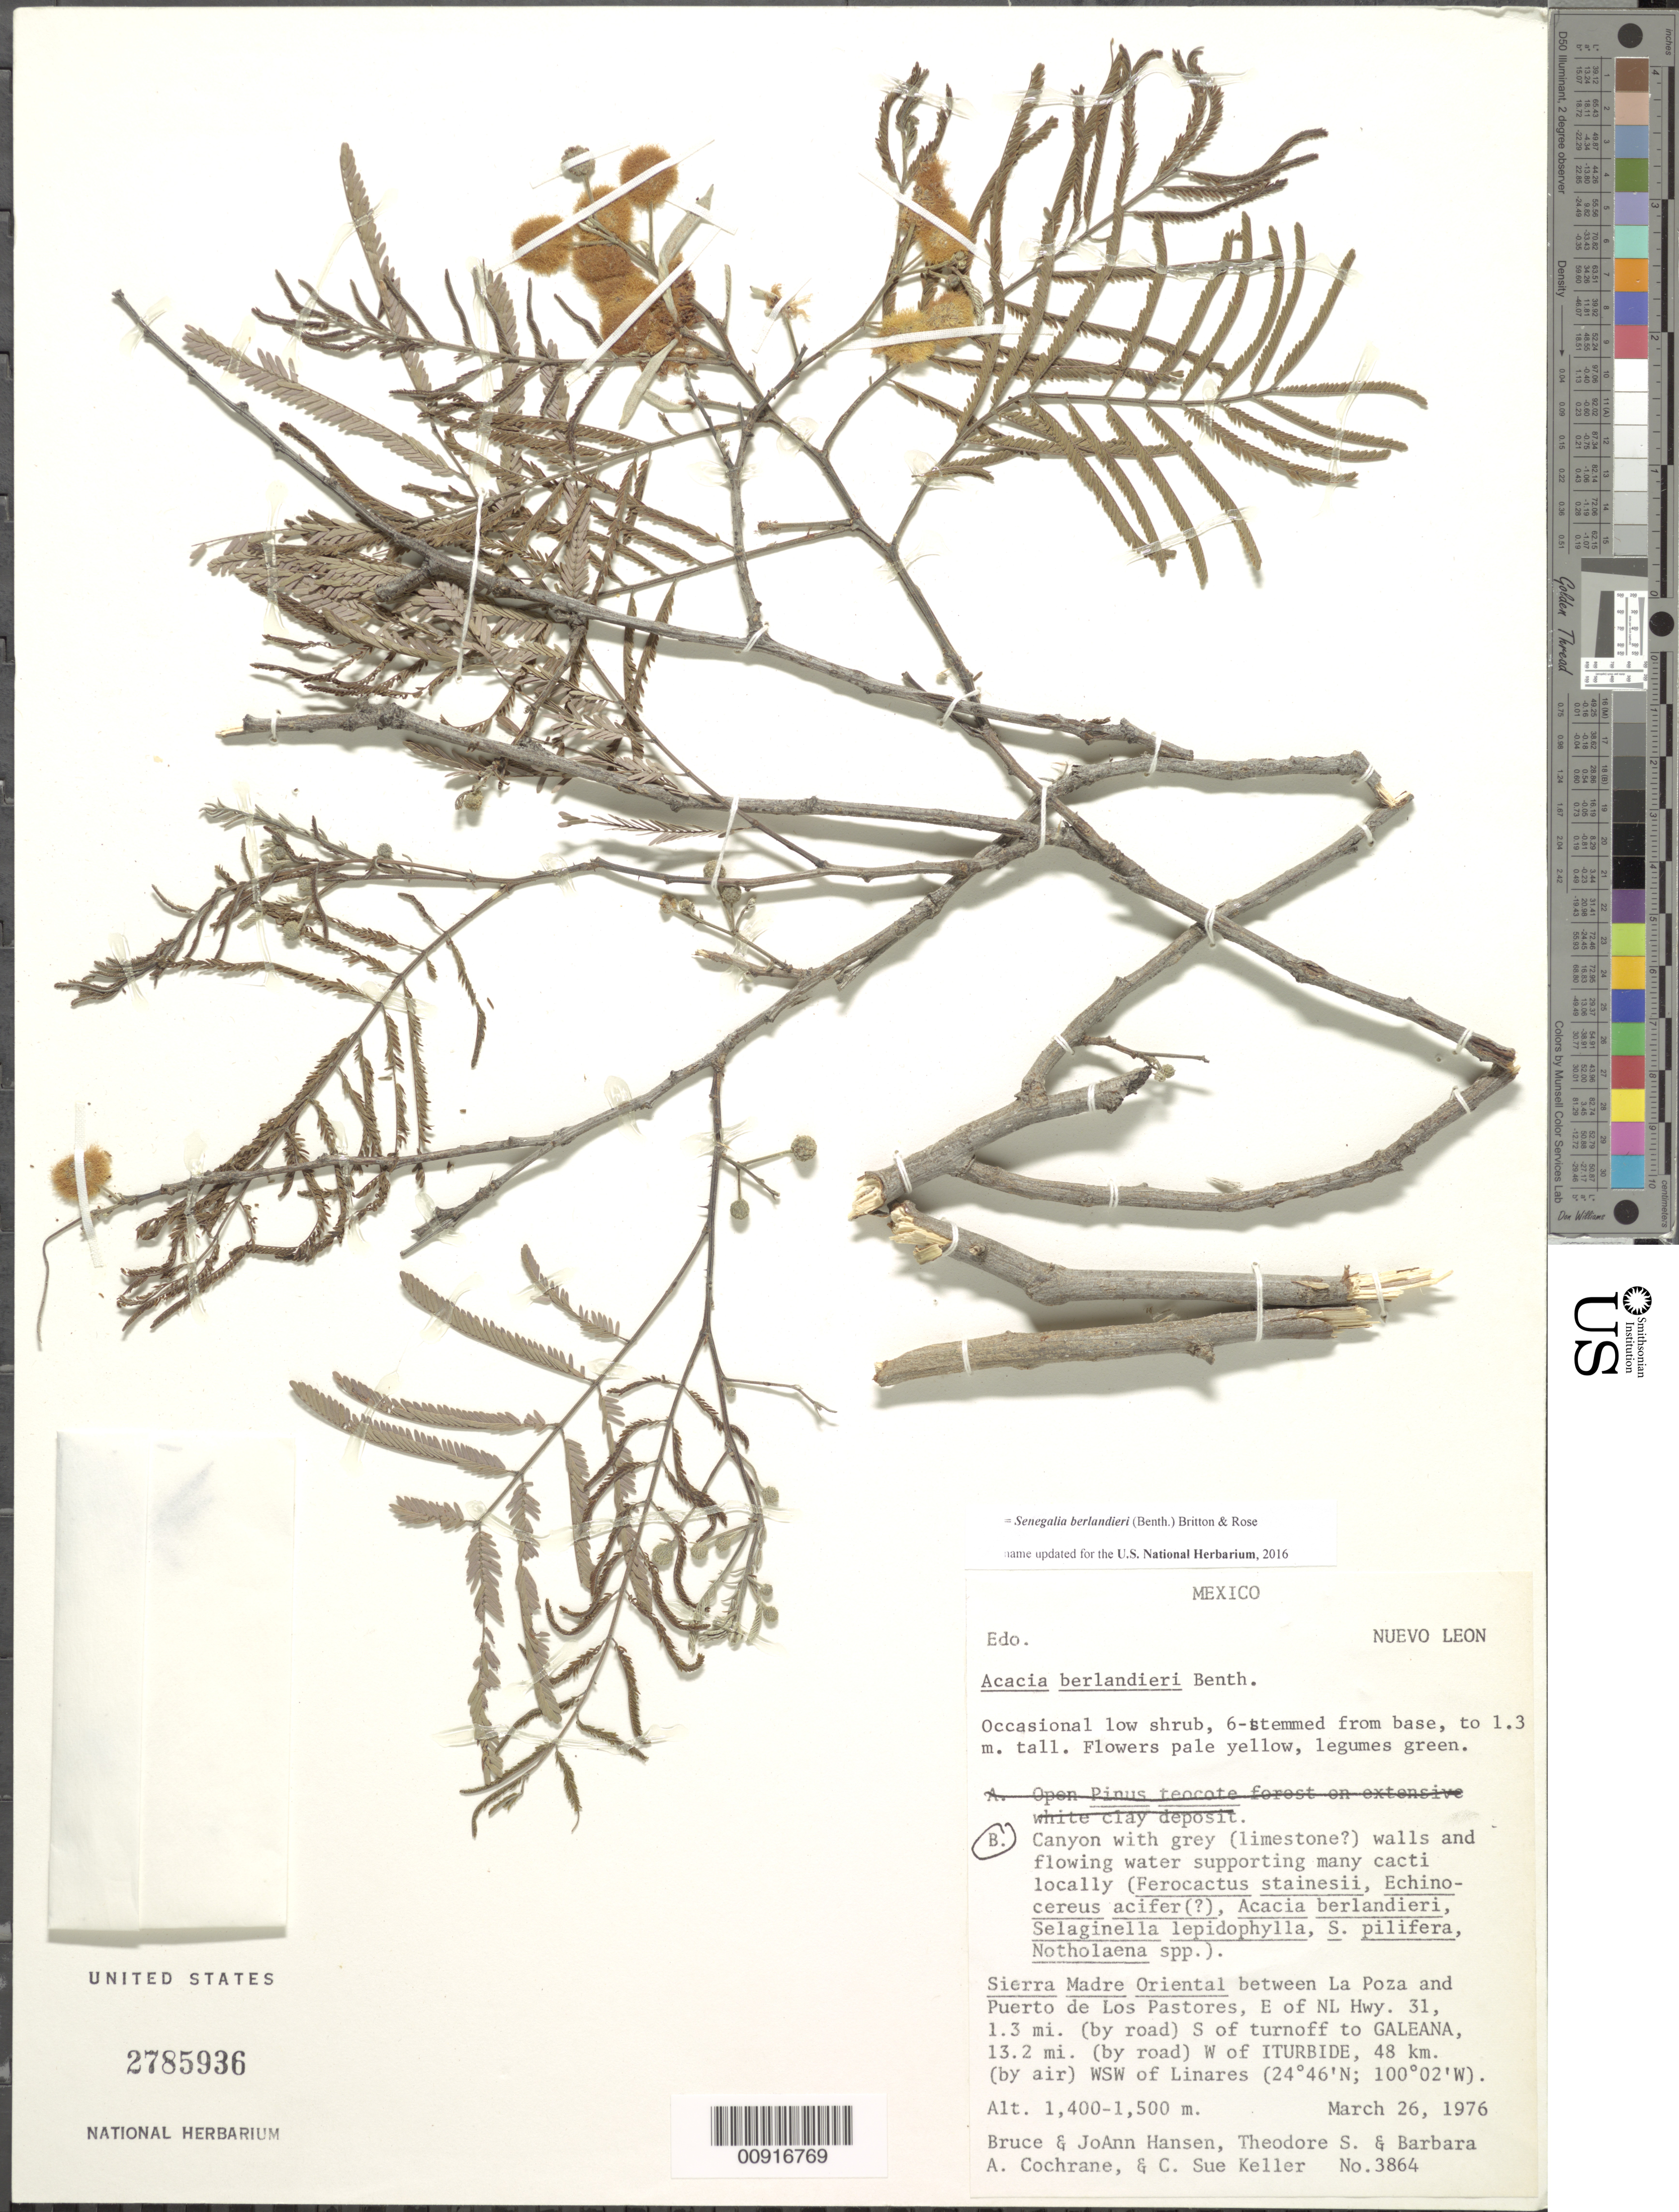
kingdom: Plantae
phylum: Tracheophyta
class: Magnoliopsida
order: Fabales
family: Fabaceae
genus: Senegalia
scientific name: Senegalia berlandieri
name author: (Benth.) Britton & Rose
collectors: B. Hansen, J. Hansen, T. Cochrane, B. Cochrane & C. S. Keller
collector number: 3864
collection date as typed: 26 Mar 1976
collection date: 1976-03-26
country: Mexico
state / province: Nuevo León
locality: Sierra Madre Oriental between La Poza and Puerto de Los Pastores, E of NL Hwy. 31, 1.3 mi. (bu road) S of turnoff to Galeana, 13.2 mi. (by road) W of Iturbide, 48 km. (by air) WSW of Linares.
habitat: Canyon w/grey (limestone?) walls & flowing water supporting many cacti locally (Ferocactus stainesii, Echinocereus acifer (?), Selaginella lepidophylla, S. pilifera, Notholaena spp.).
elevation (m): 1500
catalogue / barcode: US 2785936